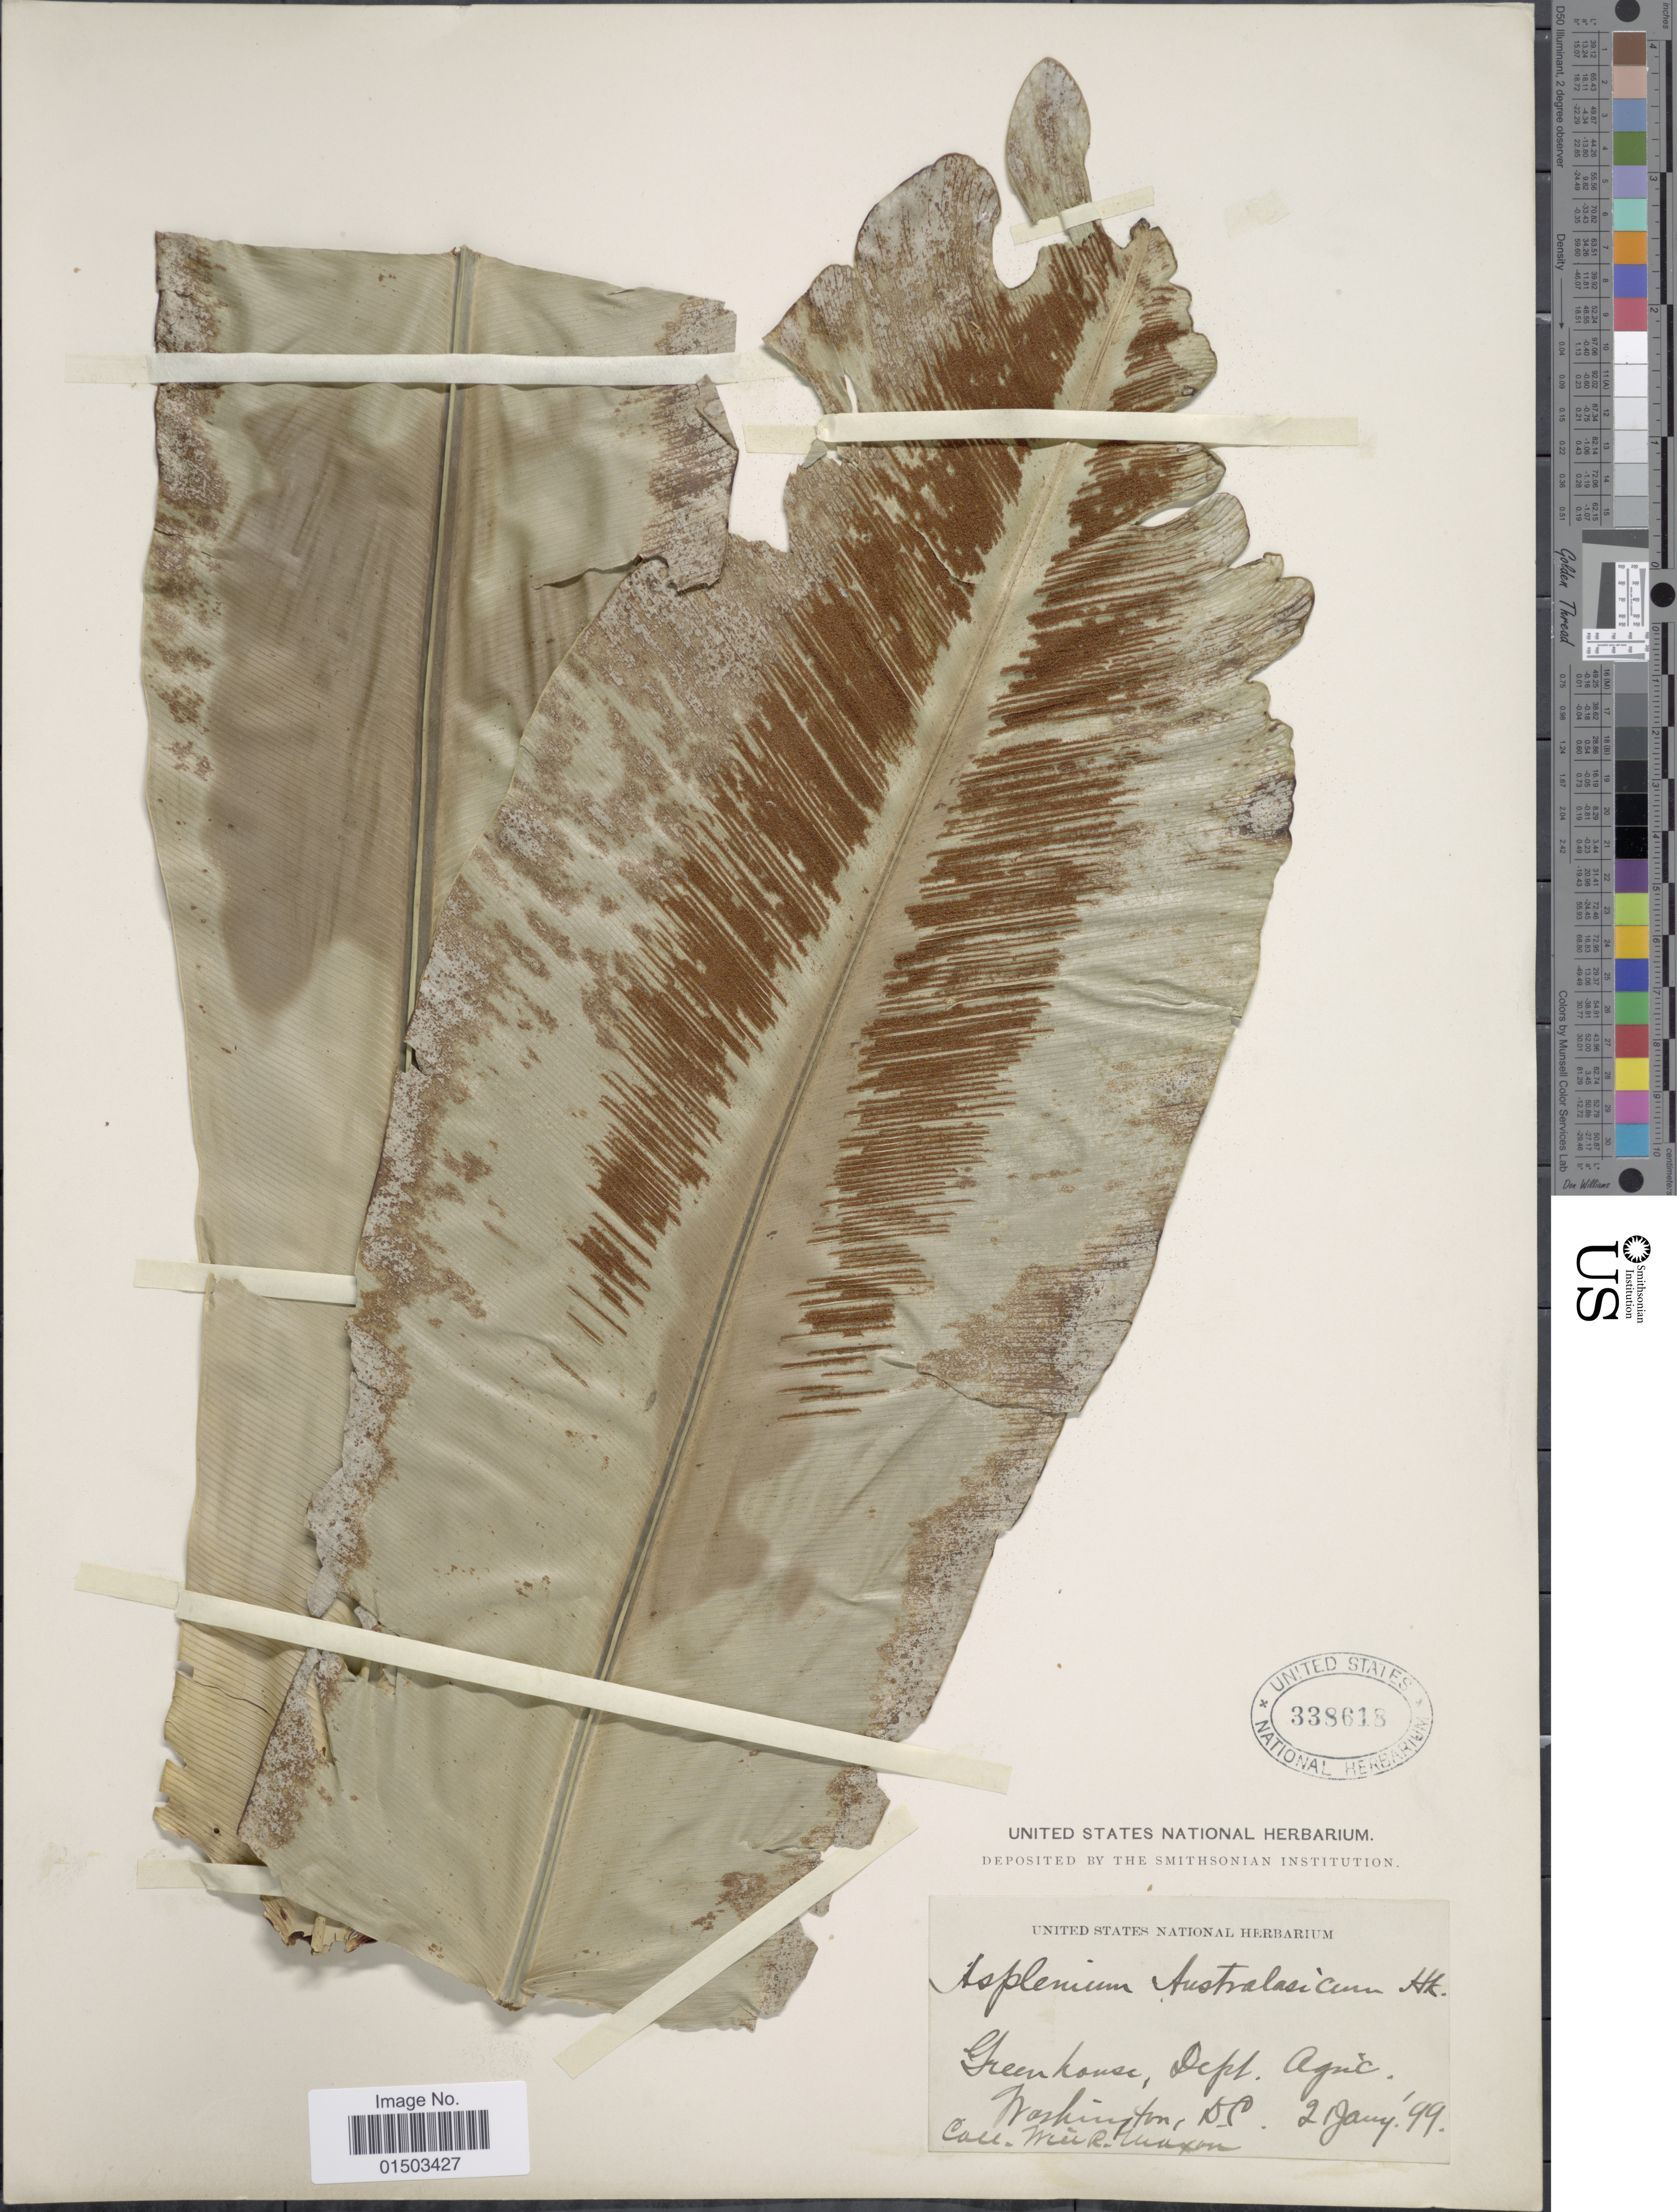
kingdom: Plantae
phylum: Tracheophyta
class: Polypodiopsida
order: Polypodiales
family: Aspleniaceae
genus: Asplenium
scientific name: Asplenium nidus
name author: L.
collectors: W. R. Maxon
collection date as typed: Transcribed d/m/y: 21/1/99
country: United States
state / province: District of Columbia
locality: Greenhouse, Dept. Agric.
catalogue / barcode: US 338618